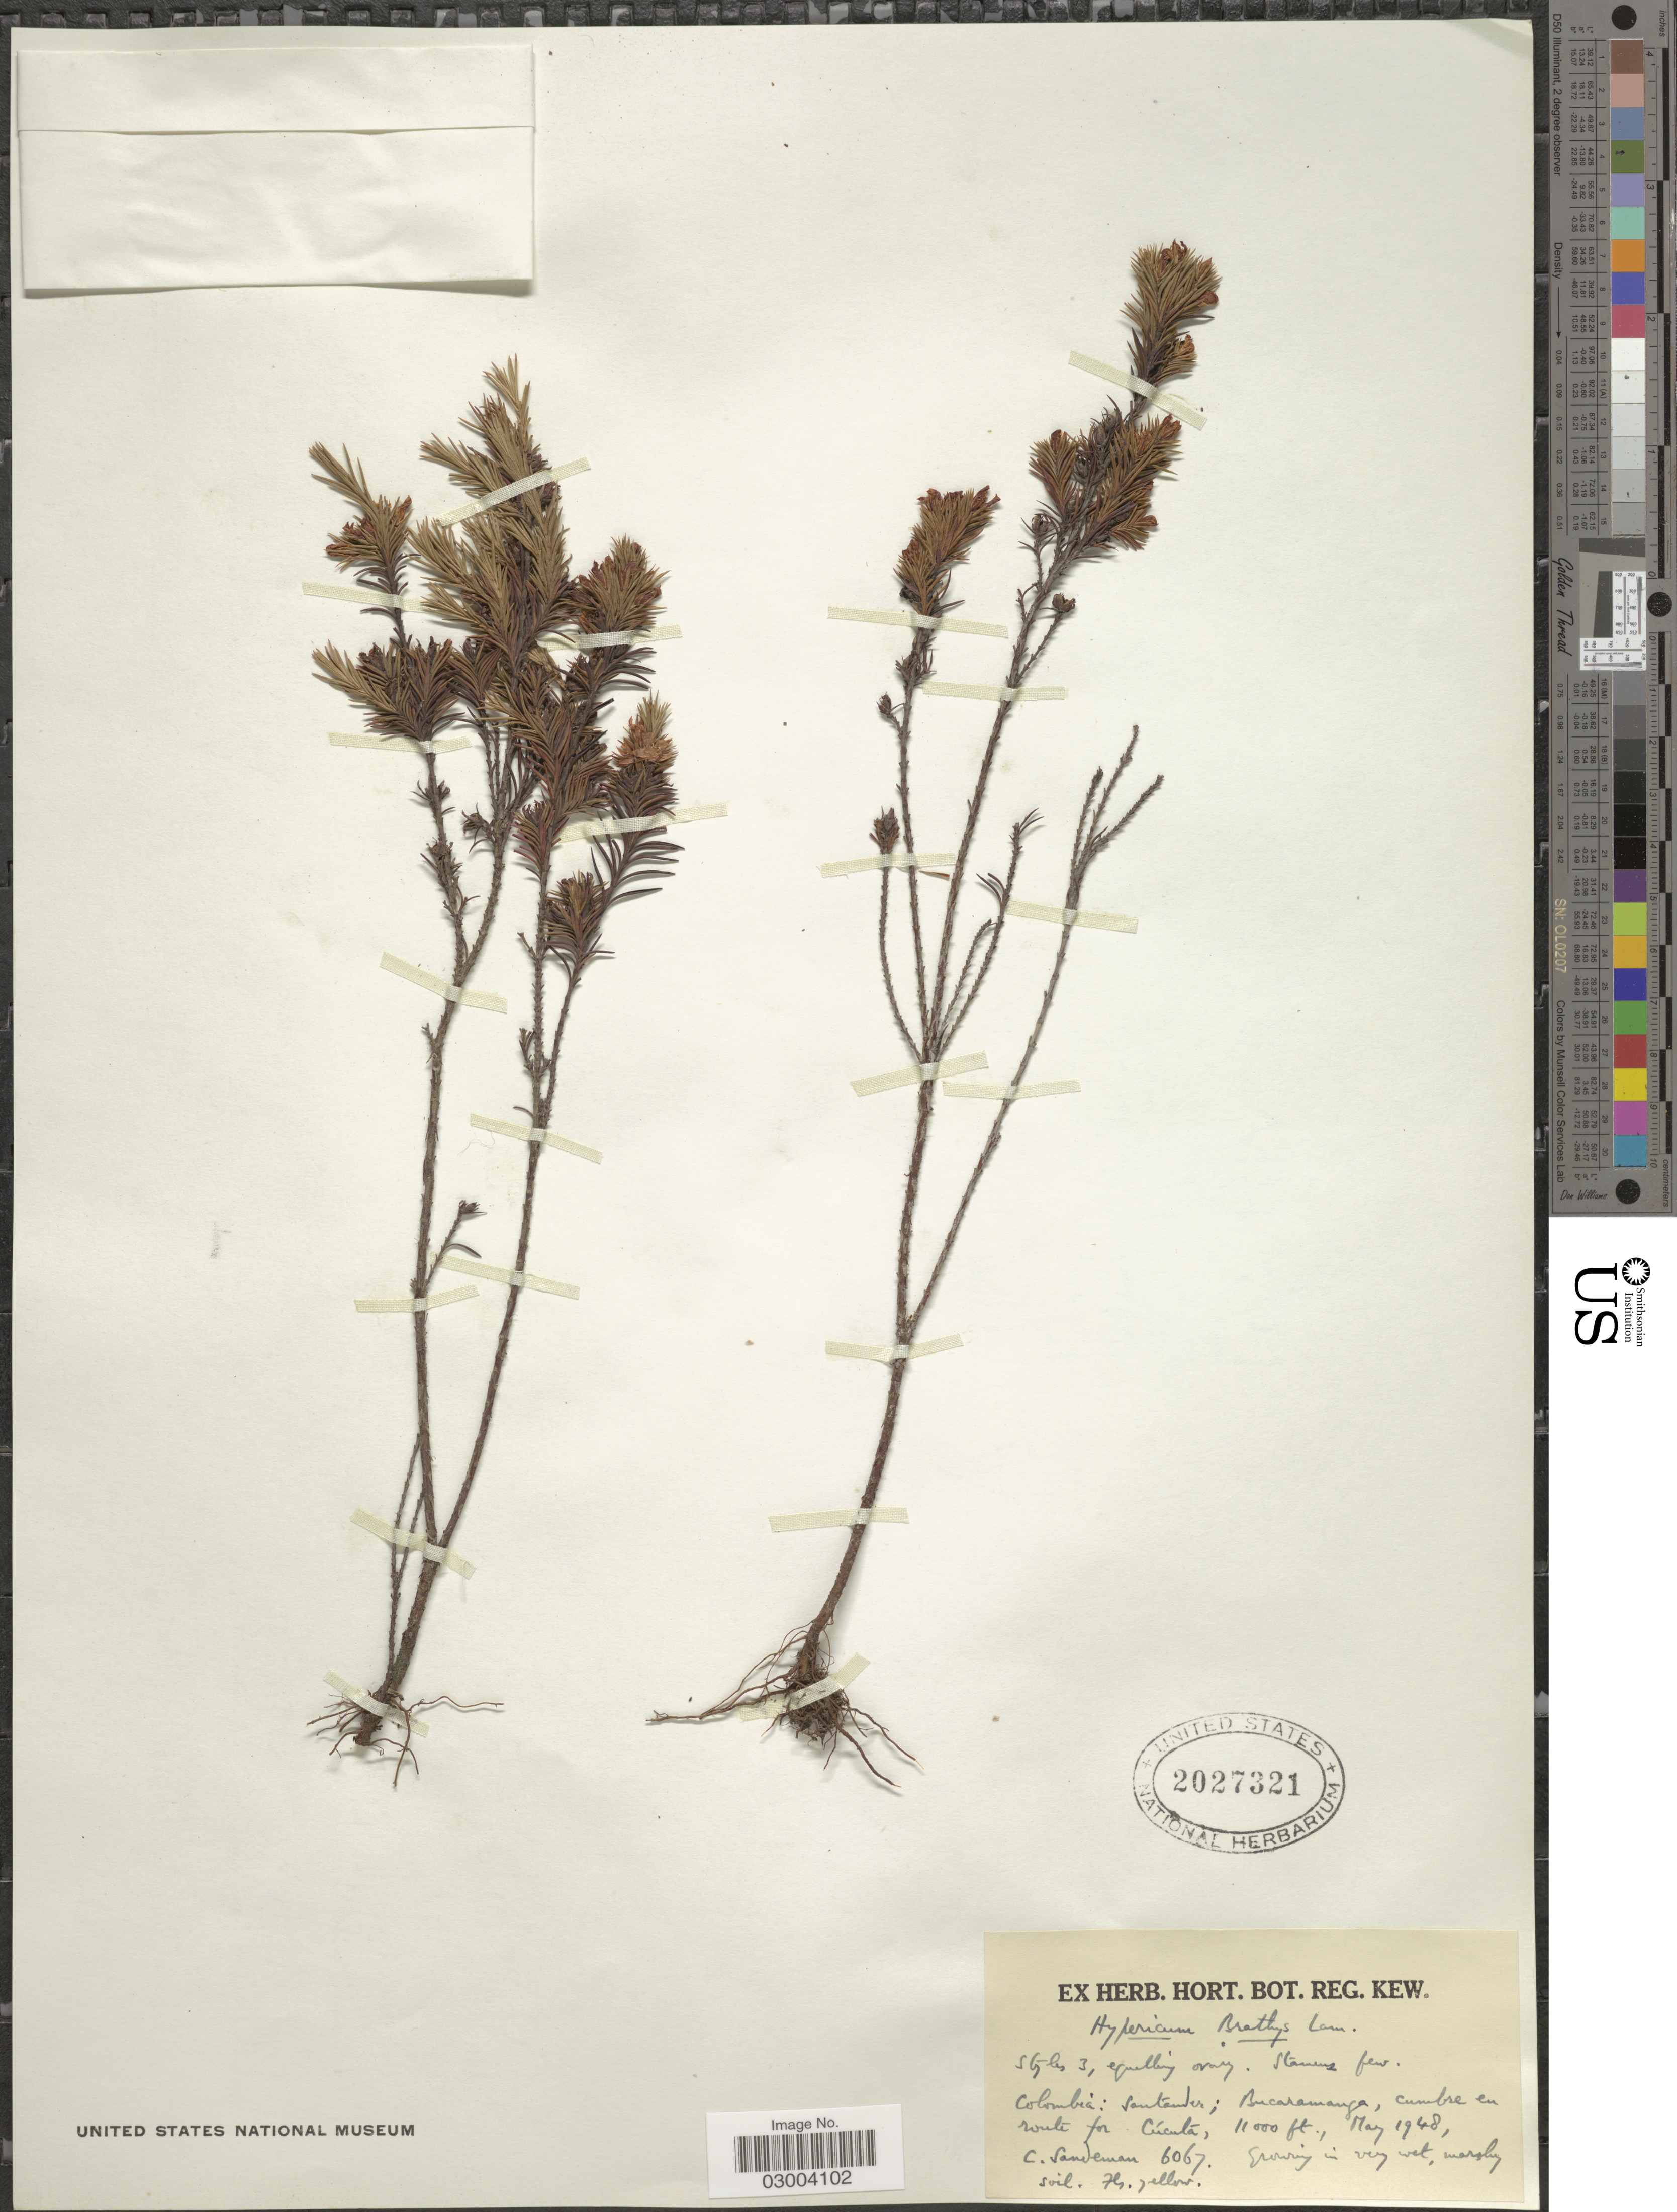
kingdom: Plantae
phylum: Tracheophyta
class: Magnoliopsida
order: Malpighiales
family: Hypericaceae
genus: Hypericum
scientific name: Hypericum pseudobrathys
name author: Turcz.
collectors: C. Sandeman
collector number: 6067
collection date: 1948-05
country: Colombia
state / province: Santander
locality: Bucaramanga, cumbre en route for Cúcuta.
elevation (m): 3353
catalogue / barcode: US 2027321